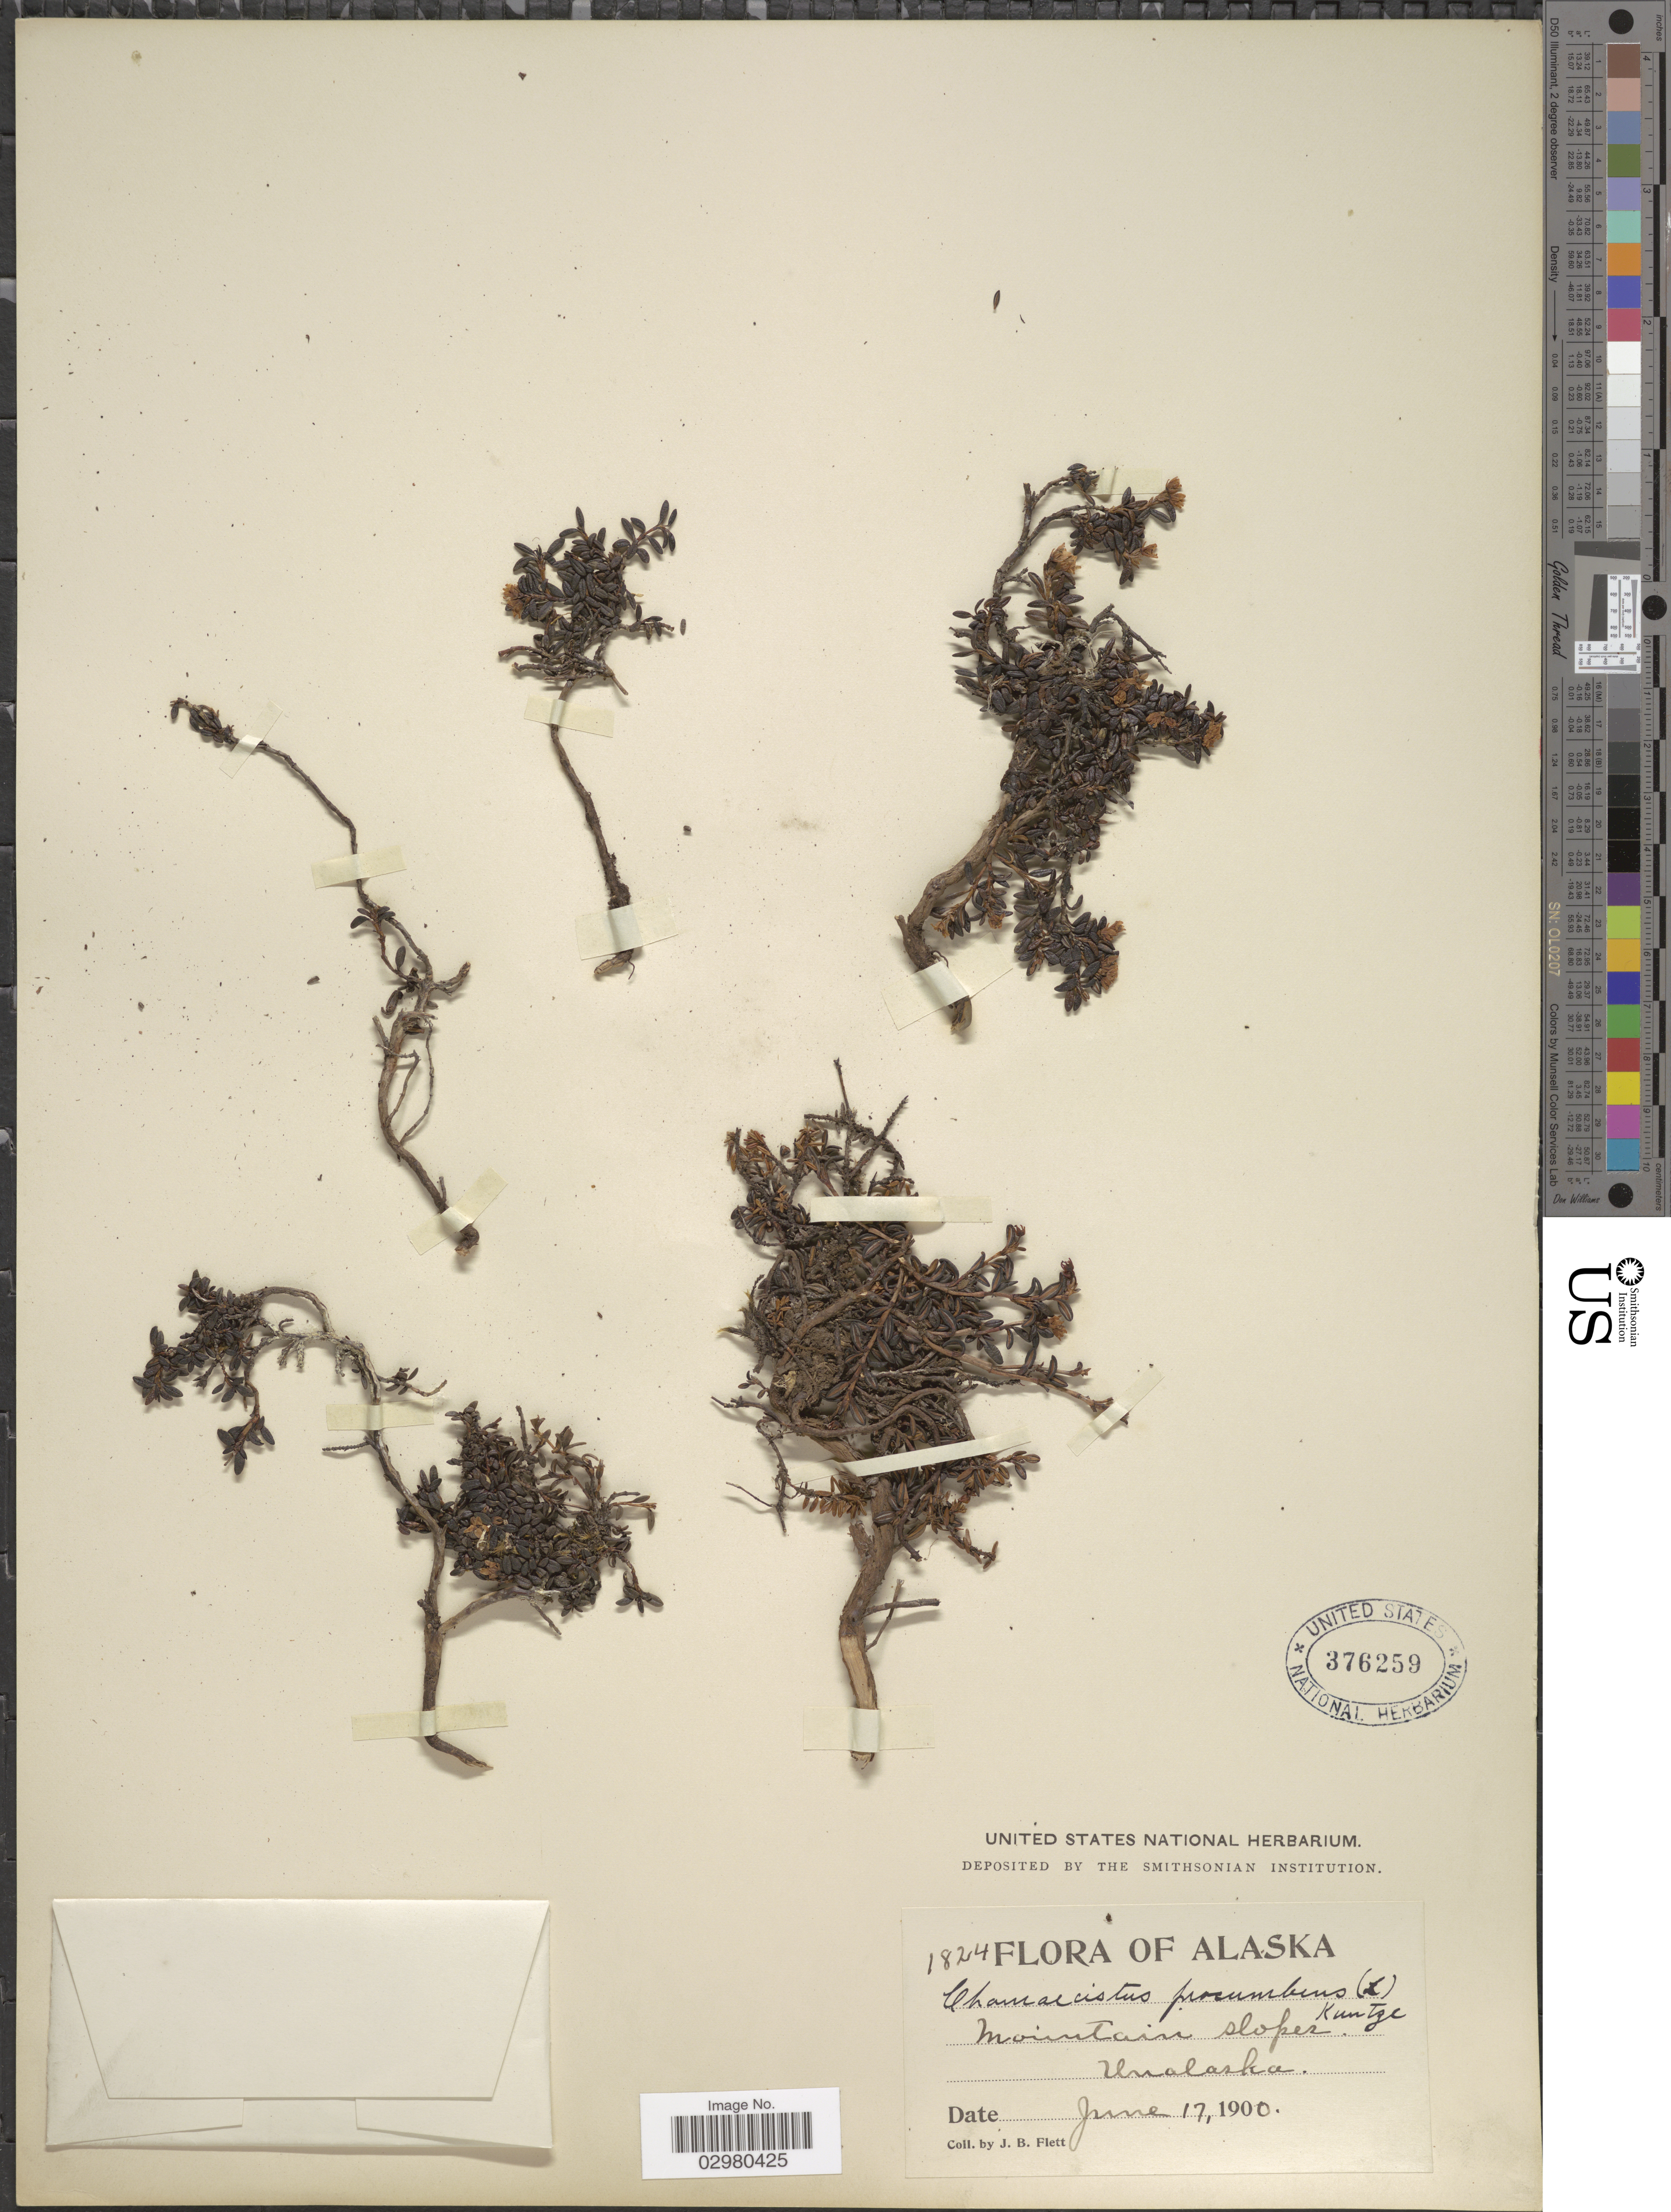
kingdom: Plantae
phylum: Tracheophyta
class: Magnoliopsida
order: Ericales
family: Ericaceae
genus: Loiseleuria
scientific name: Loiseleuria procumbens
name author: (L.) Desv.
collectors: J. Flett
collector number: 1824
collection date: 1900-06-17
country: United States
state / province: Alaska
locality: Mountain slope. Unalaska.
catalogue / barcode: US 376259